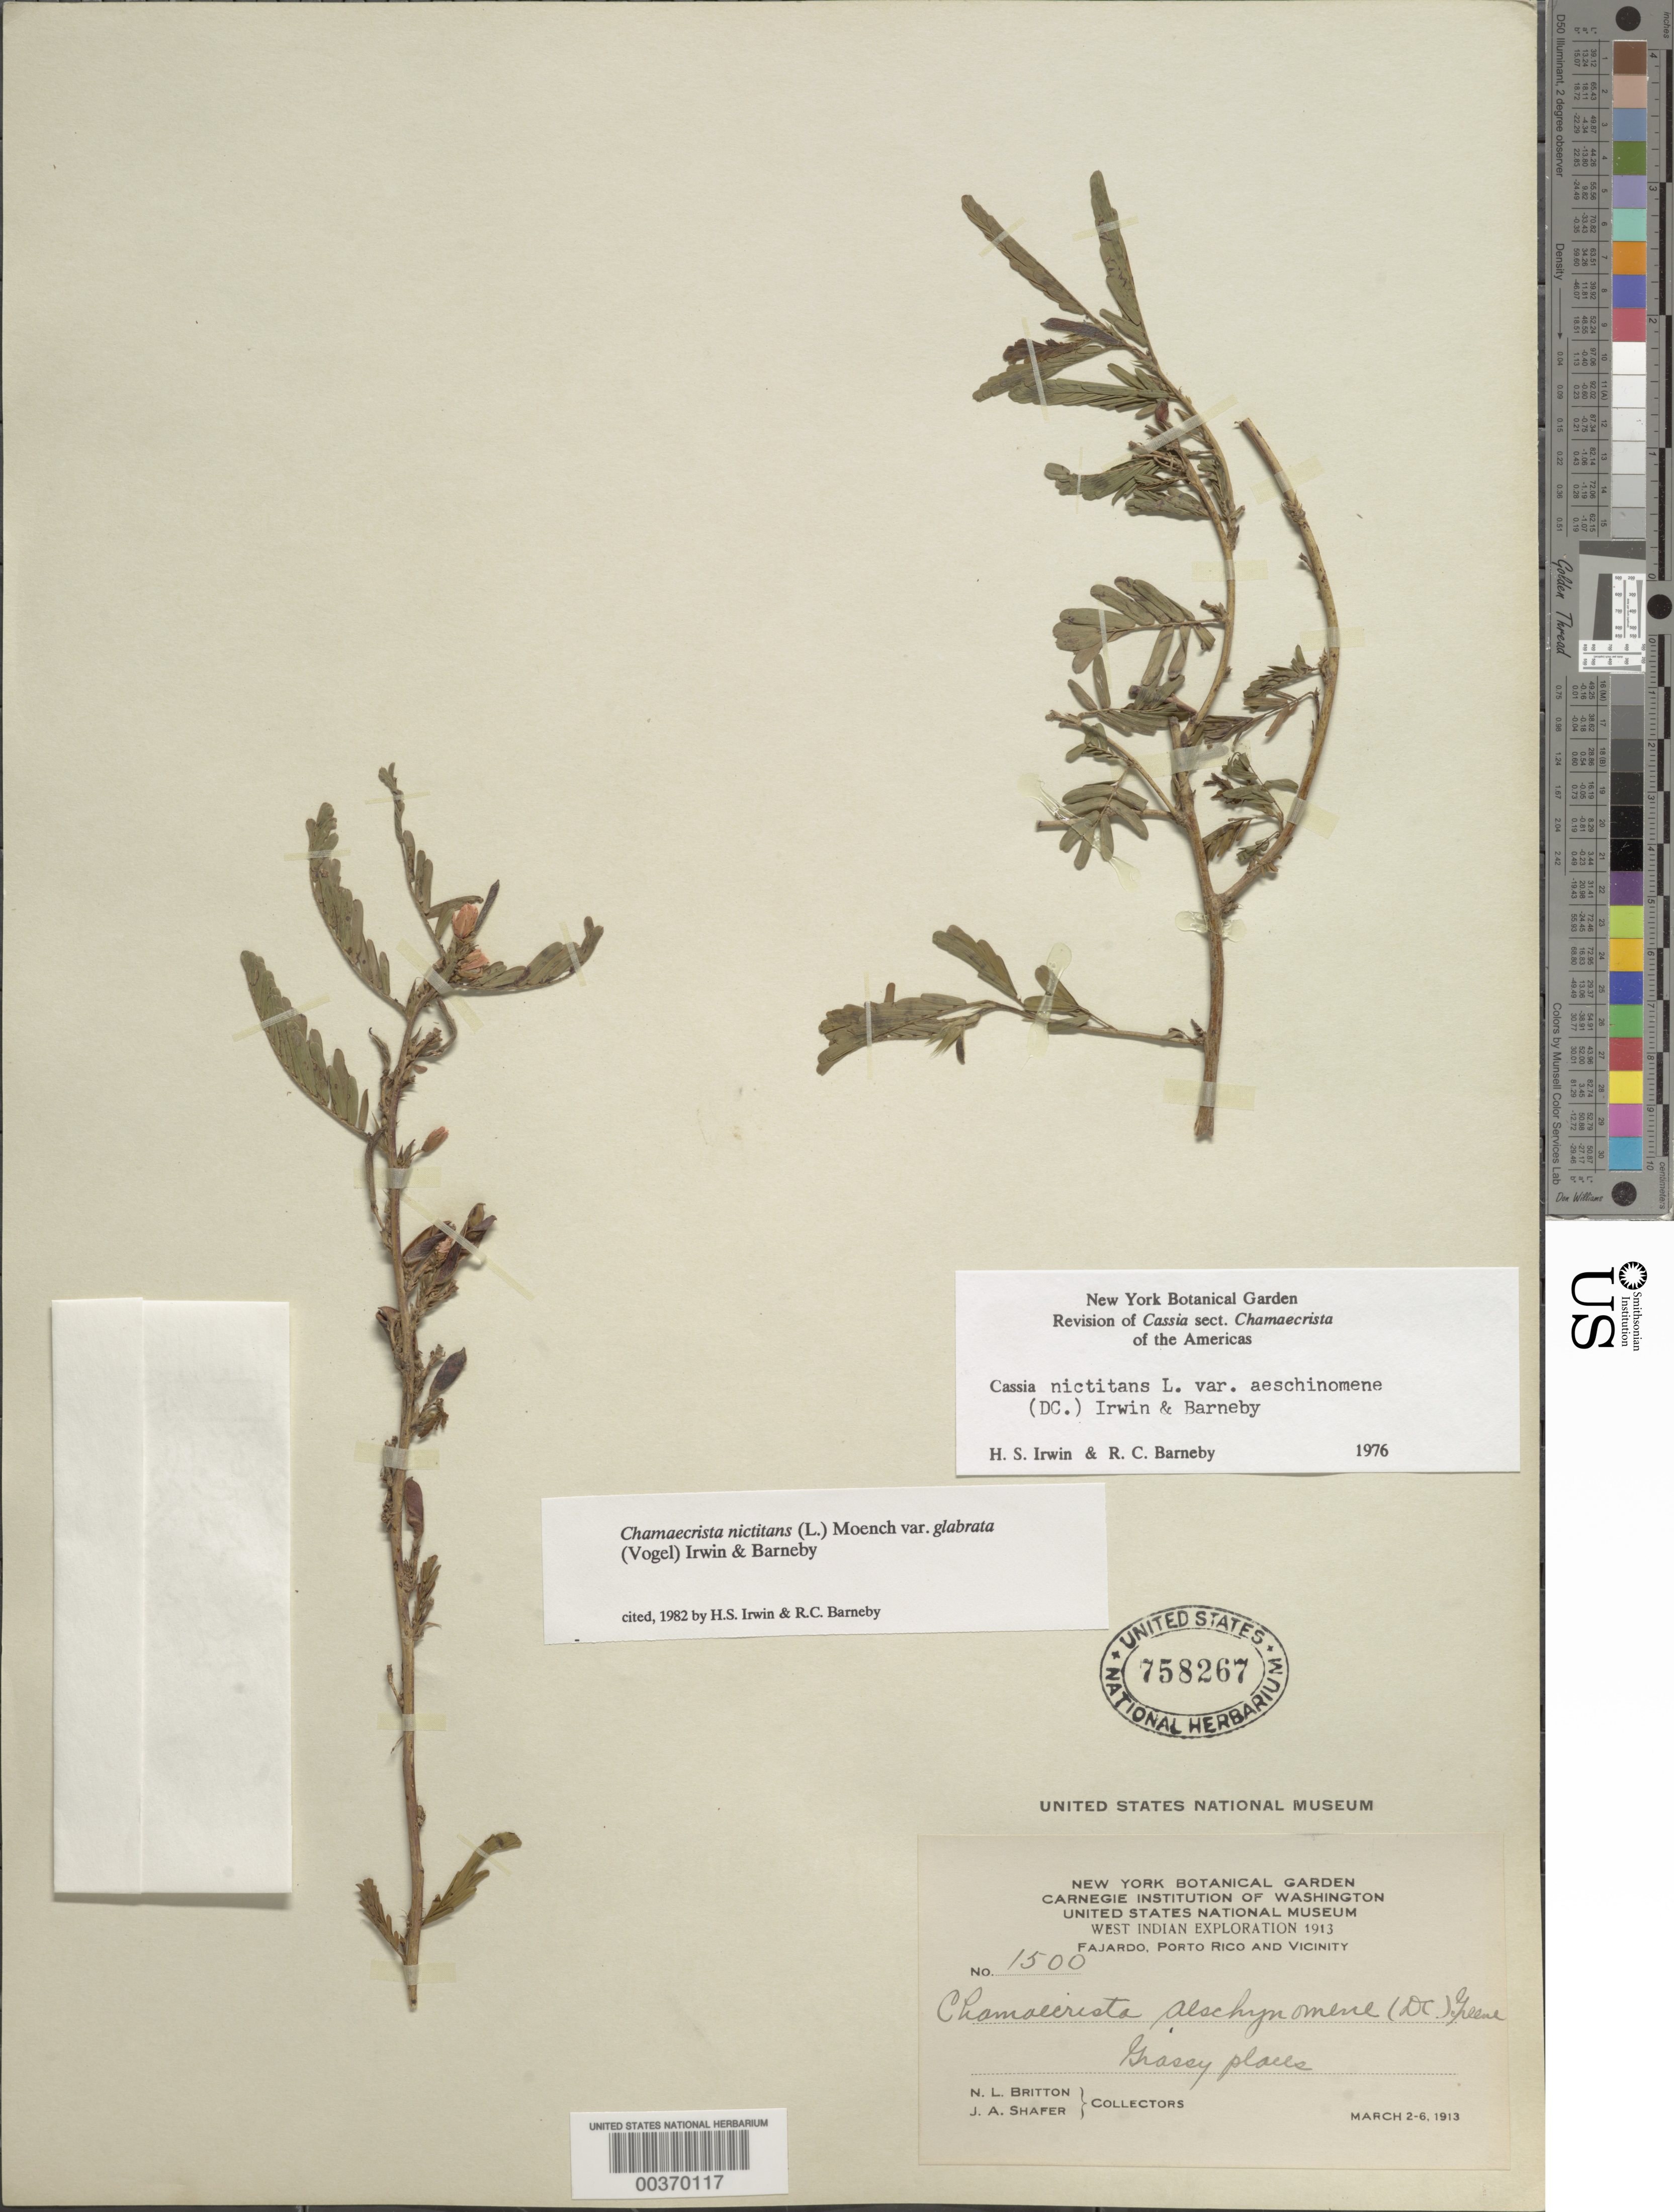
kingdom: Plantae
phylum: Tracheophyta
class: Magnoliopsida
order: Fabales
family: Fabaceae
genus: Chamaecrista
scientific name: Chamaecrista nictitans var. glabrata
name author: (Vogel) H.S. Irwin & Barneby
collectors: N. Britton & J. A. Shafer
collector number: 1500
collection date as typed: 02 Mar 1913 to 06 Mar 1913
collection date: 1913-03-02/1913-03-06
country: Puerto Rico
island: Greater Antilles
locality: Fajardo, porto rico and vicinity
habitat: Grassy places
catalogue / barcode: US 758267